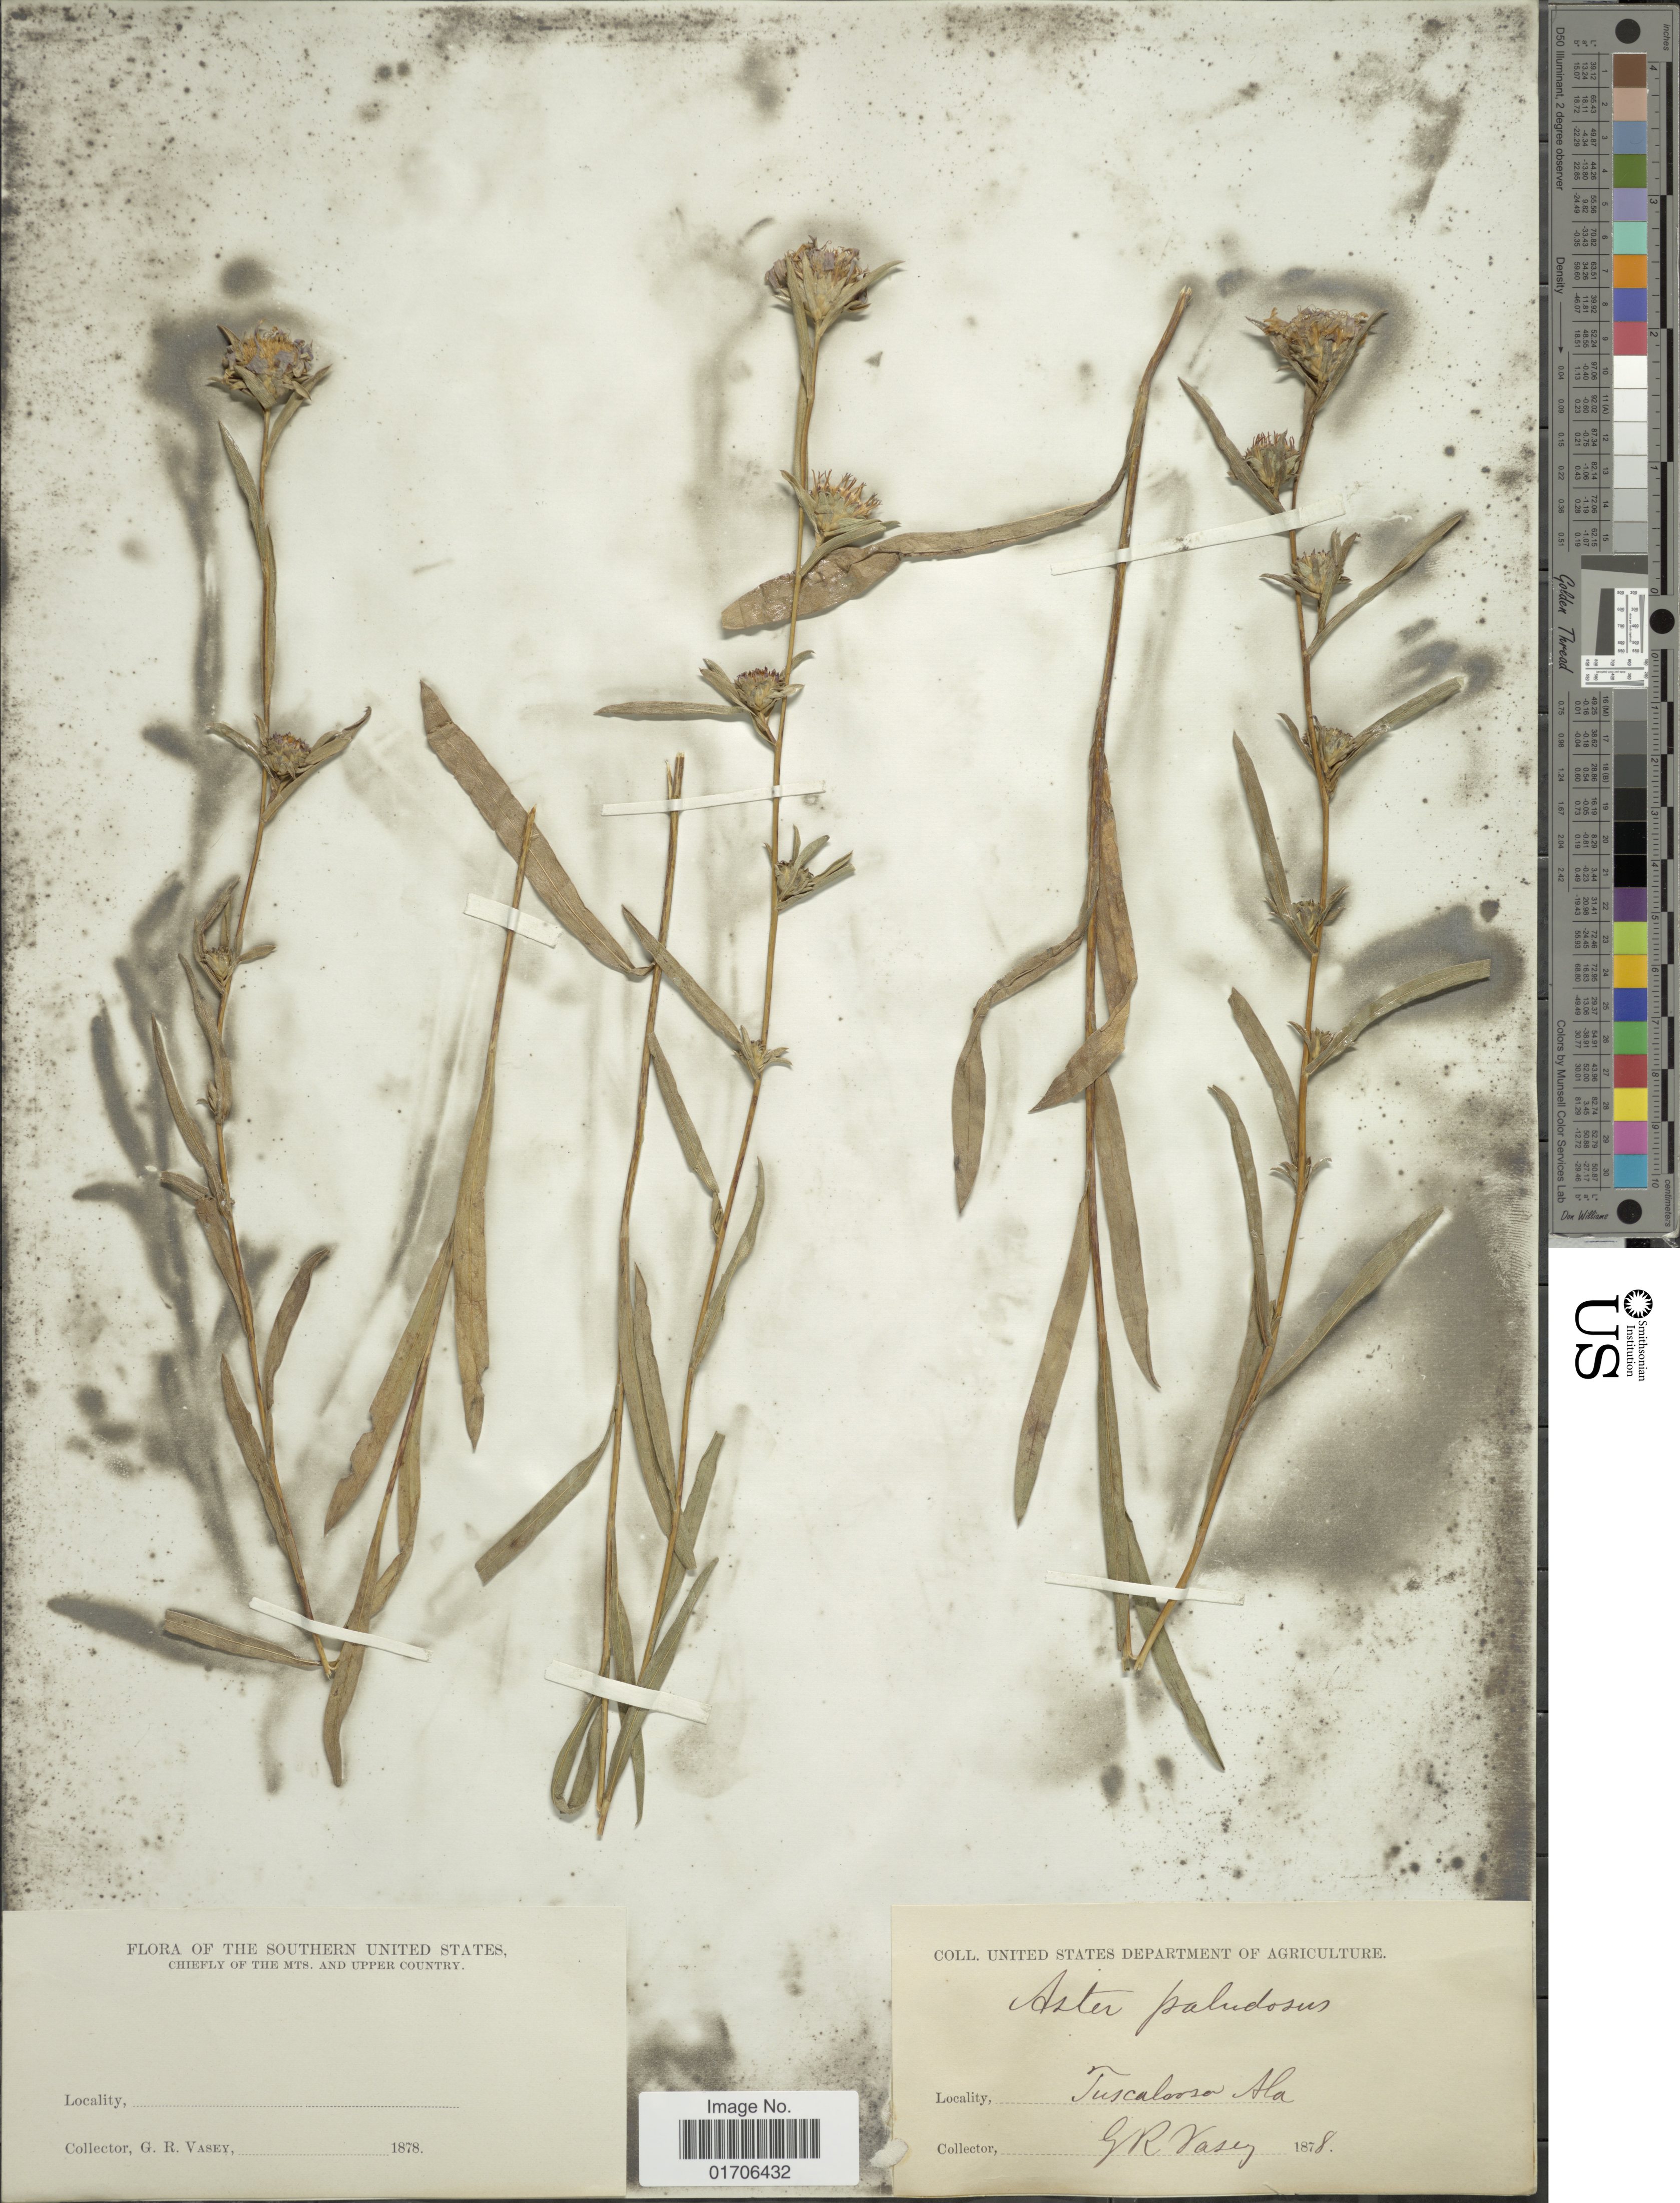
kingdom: Plantae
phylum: Tracheophyta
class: Magnoliopsida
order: Asterales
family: Asteraceae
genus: Eurybia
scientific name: Eurybia hemispherica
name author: G.L. Nesom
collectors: G. R. Vasey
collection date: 1878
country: United States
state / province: Alabama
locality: Tuscaloosa, Ala. Southern United States, chiefly of the Mts. and upper country.